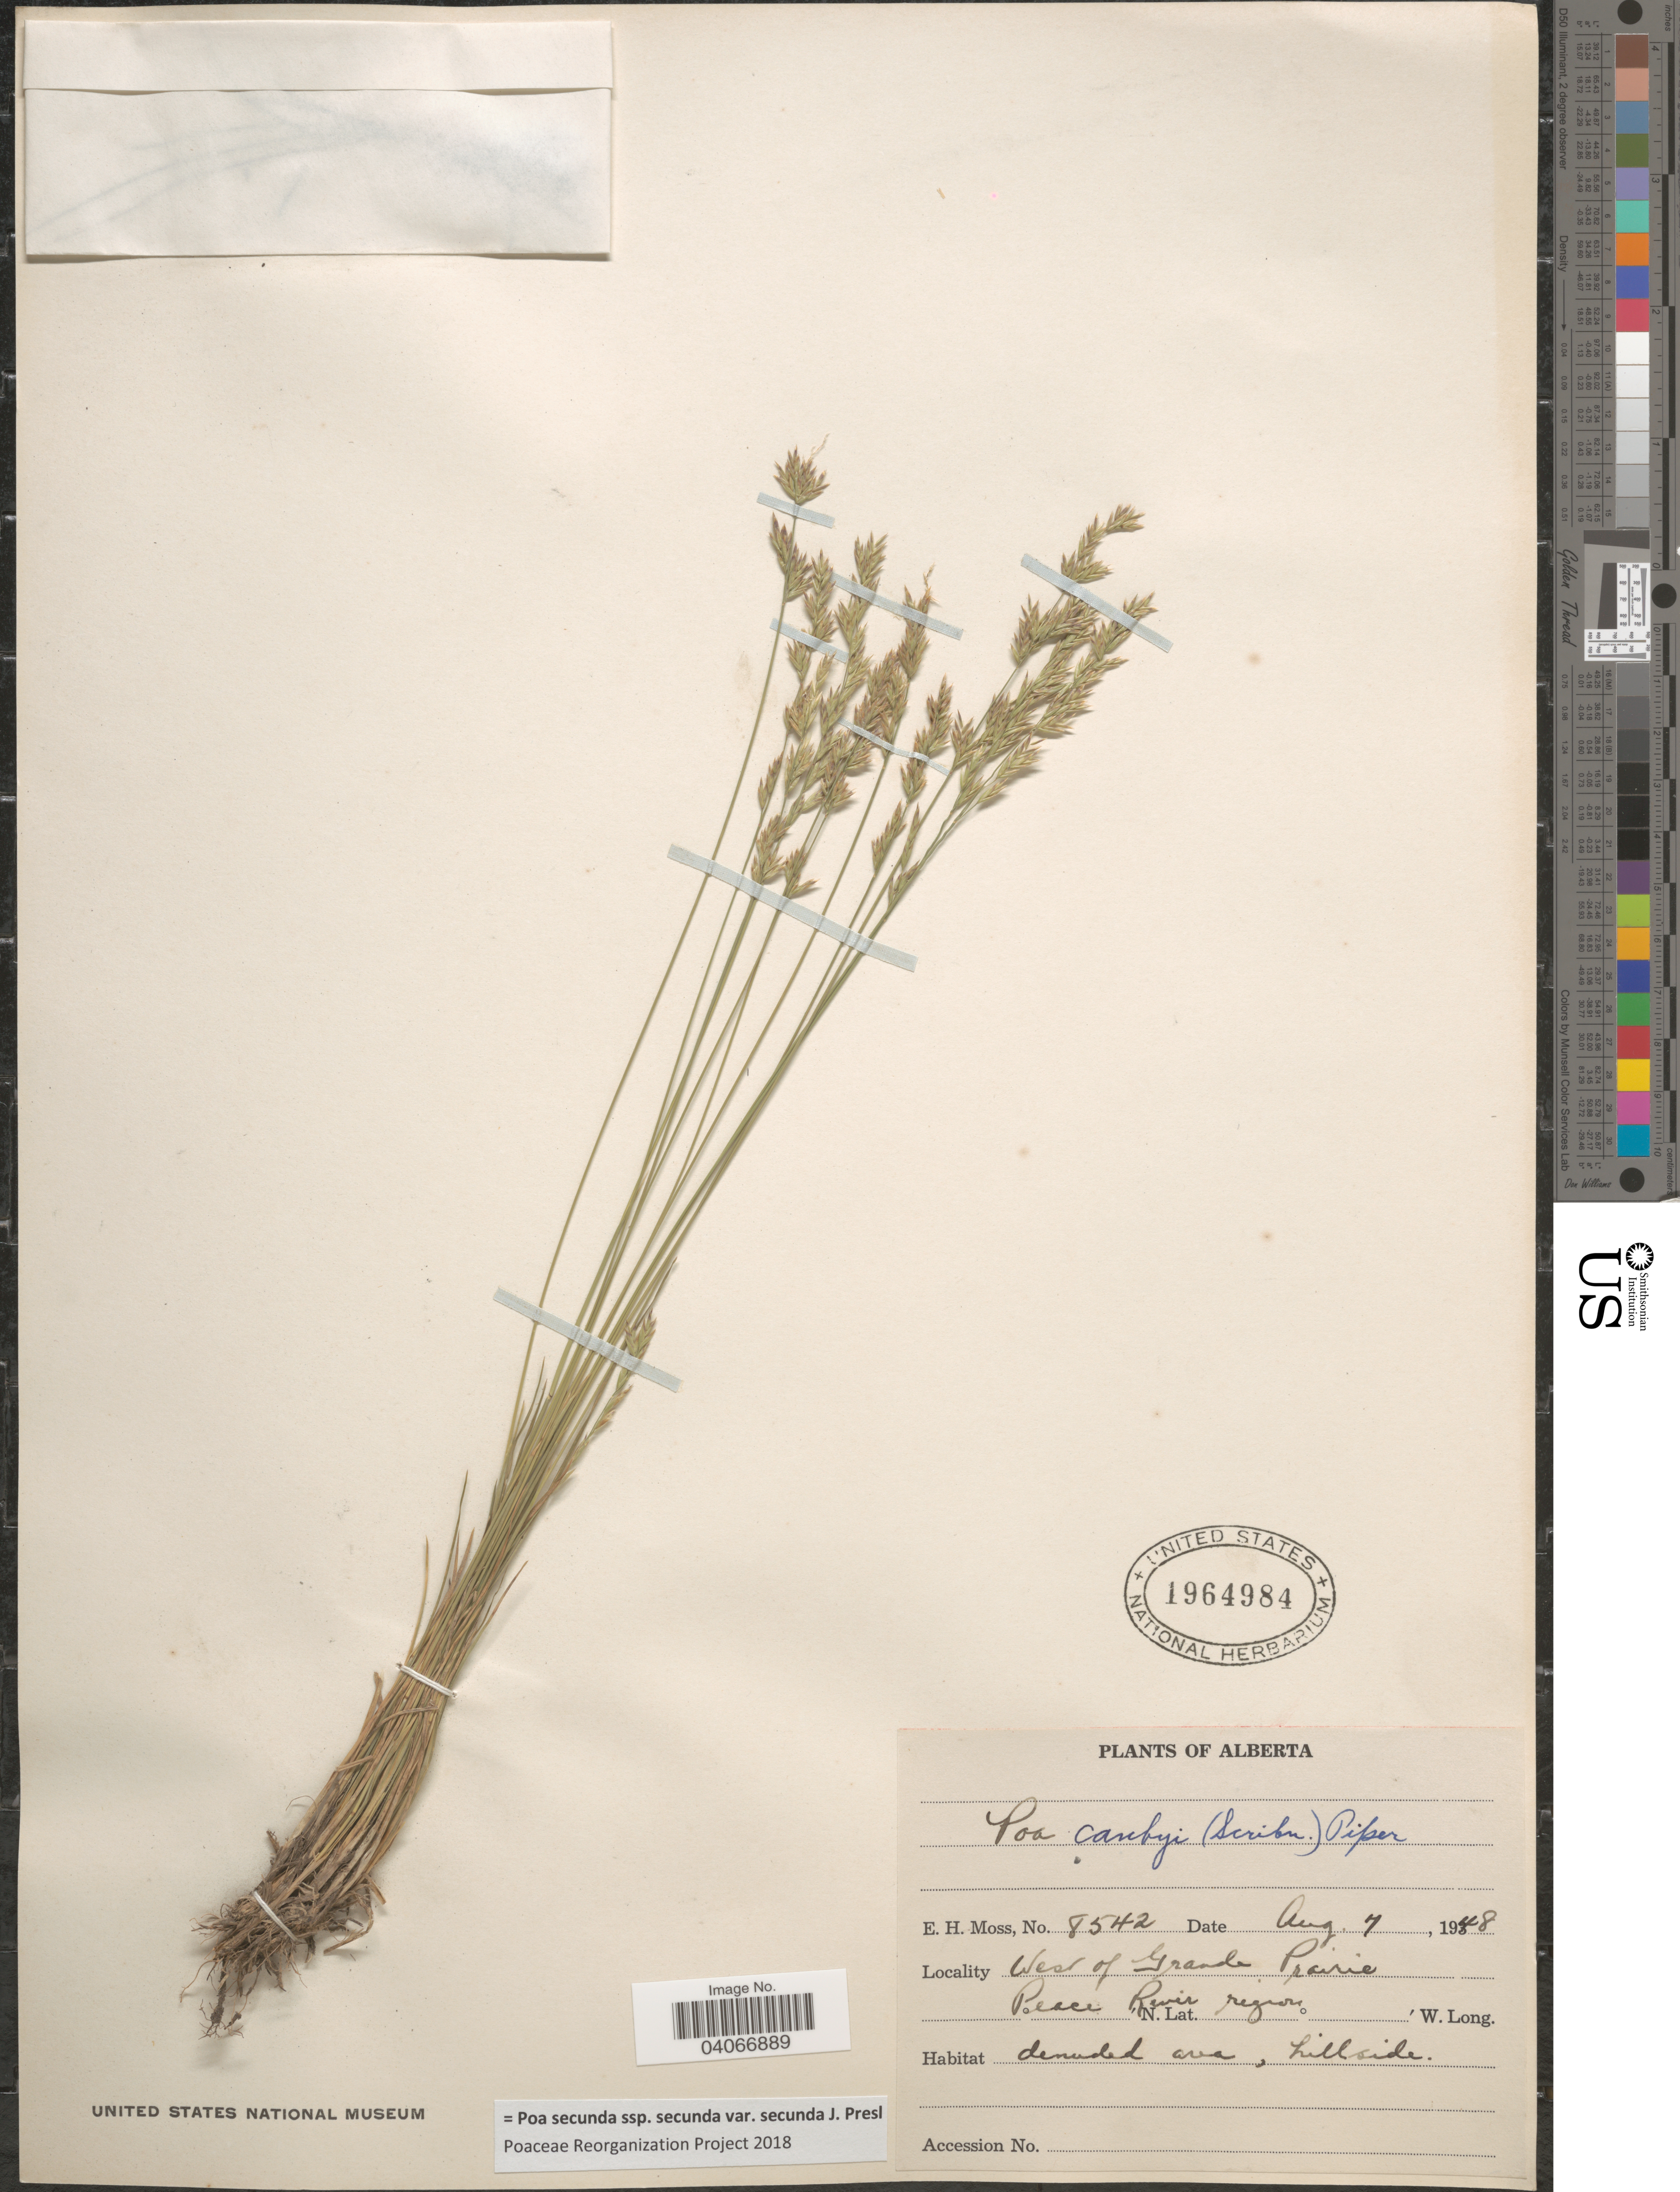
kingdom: Plantae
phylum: Tracheophyta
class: Liliopsida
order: Poales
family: Poaceae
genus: Poa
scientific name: Poa secunda subsp. secunda var. secunda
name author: J. Presl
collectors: E. Moss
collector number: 8542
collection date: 1948-08-07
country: Canada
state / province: Alberta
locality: West of Grande Prairie Peace River region. Hillside.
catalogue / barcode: US 1964984